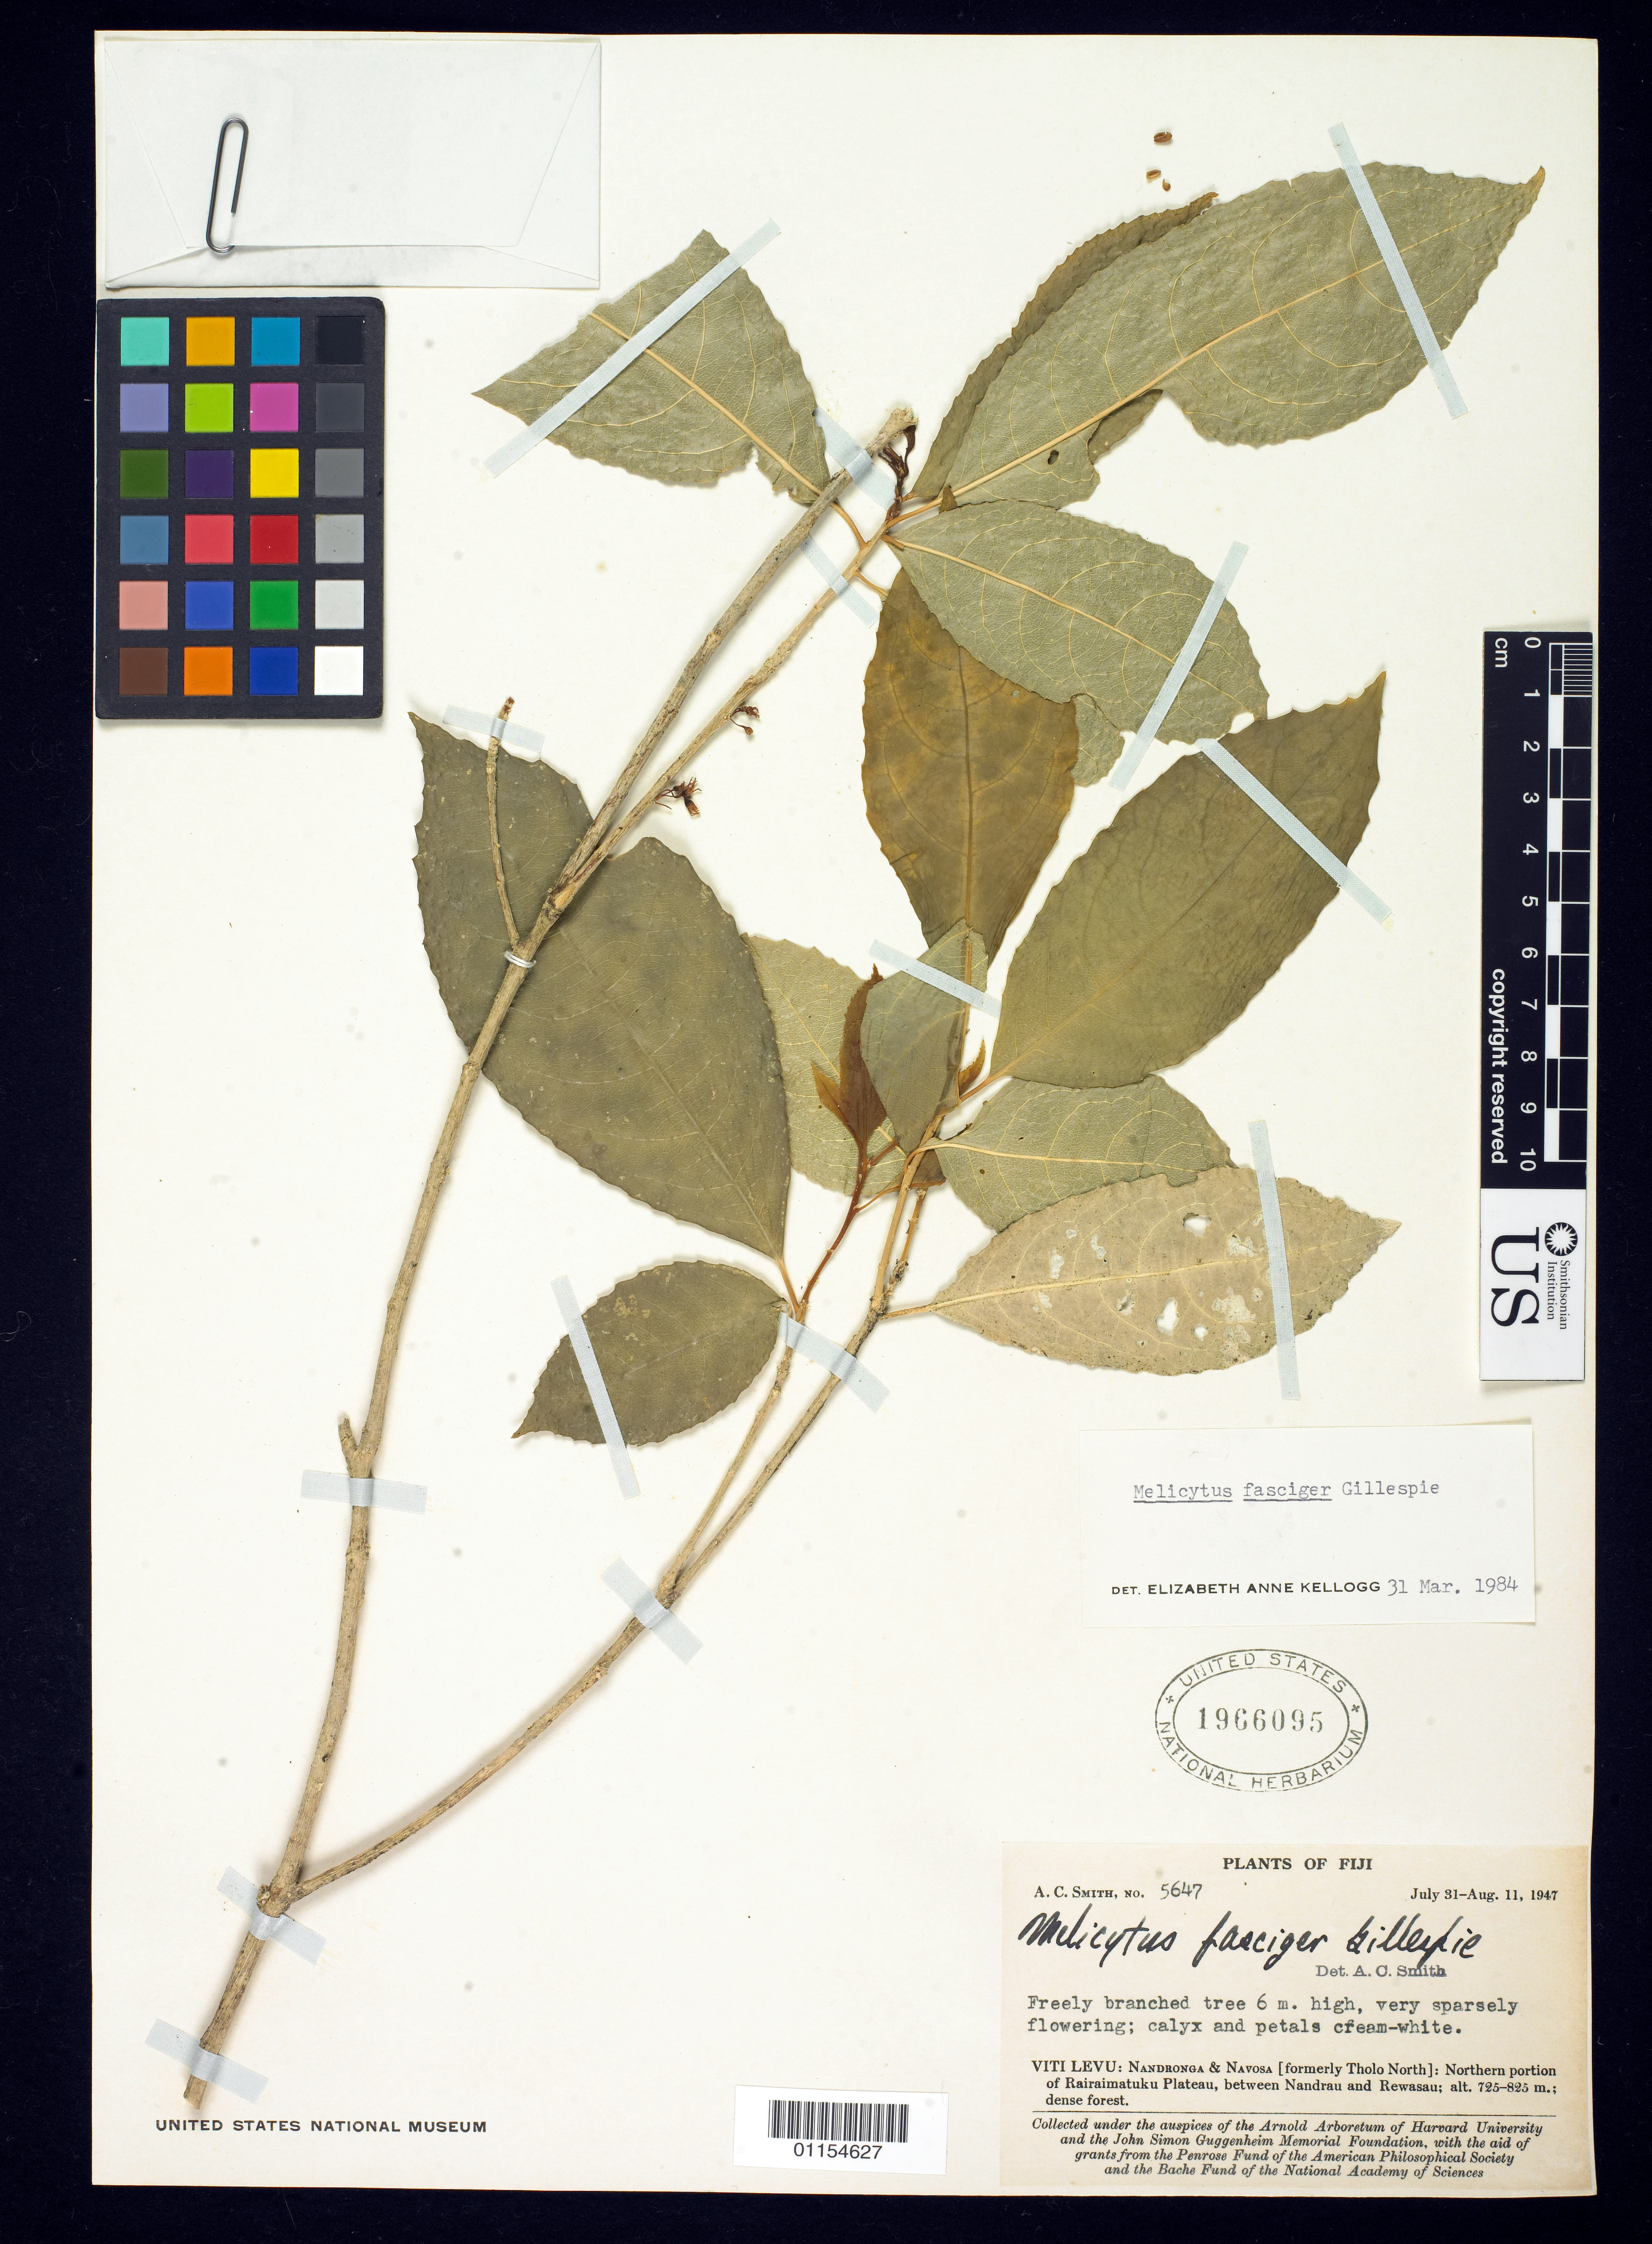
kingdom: Plantae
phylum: Tracheophyta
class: Magnoliopsida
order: Malpighiales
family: Violaceae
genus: Melicytus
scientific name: Melicytus fasciger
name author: Gillespie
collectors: A. C. Smith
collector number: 5647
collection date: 1947-07-31/1947-08-11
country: Fiji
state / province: Northern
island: Viti Levu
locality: Nandronga & Navosa : Northern Portion of Rairaimatuku Plateau, between Nandrau and Rewasau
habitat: Dense forest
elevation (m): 725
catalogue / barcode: US 1966095